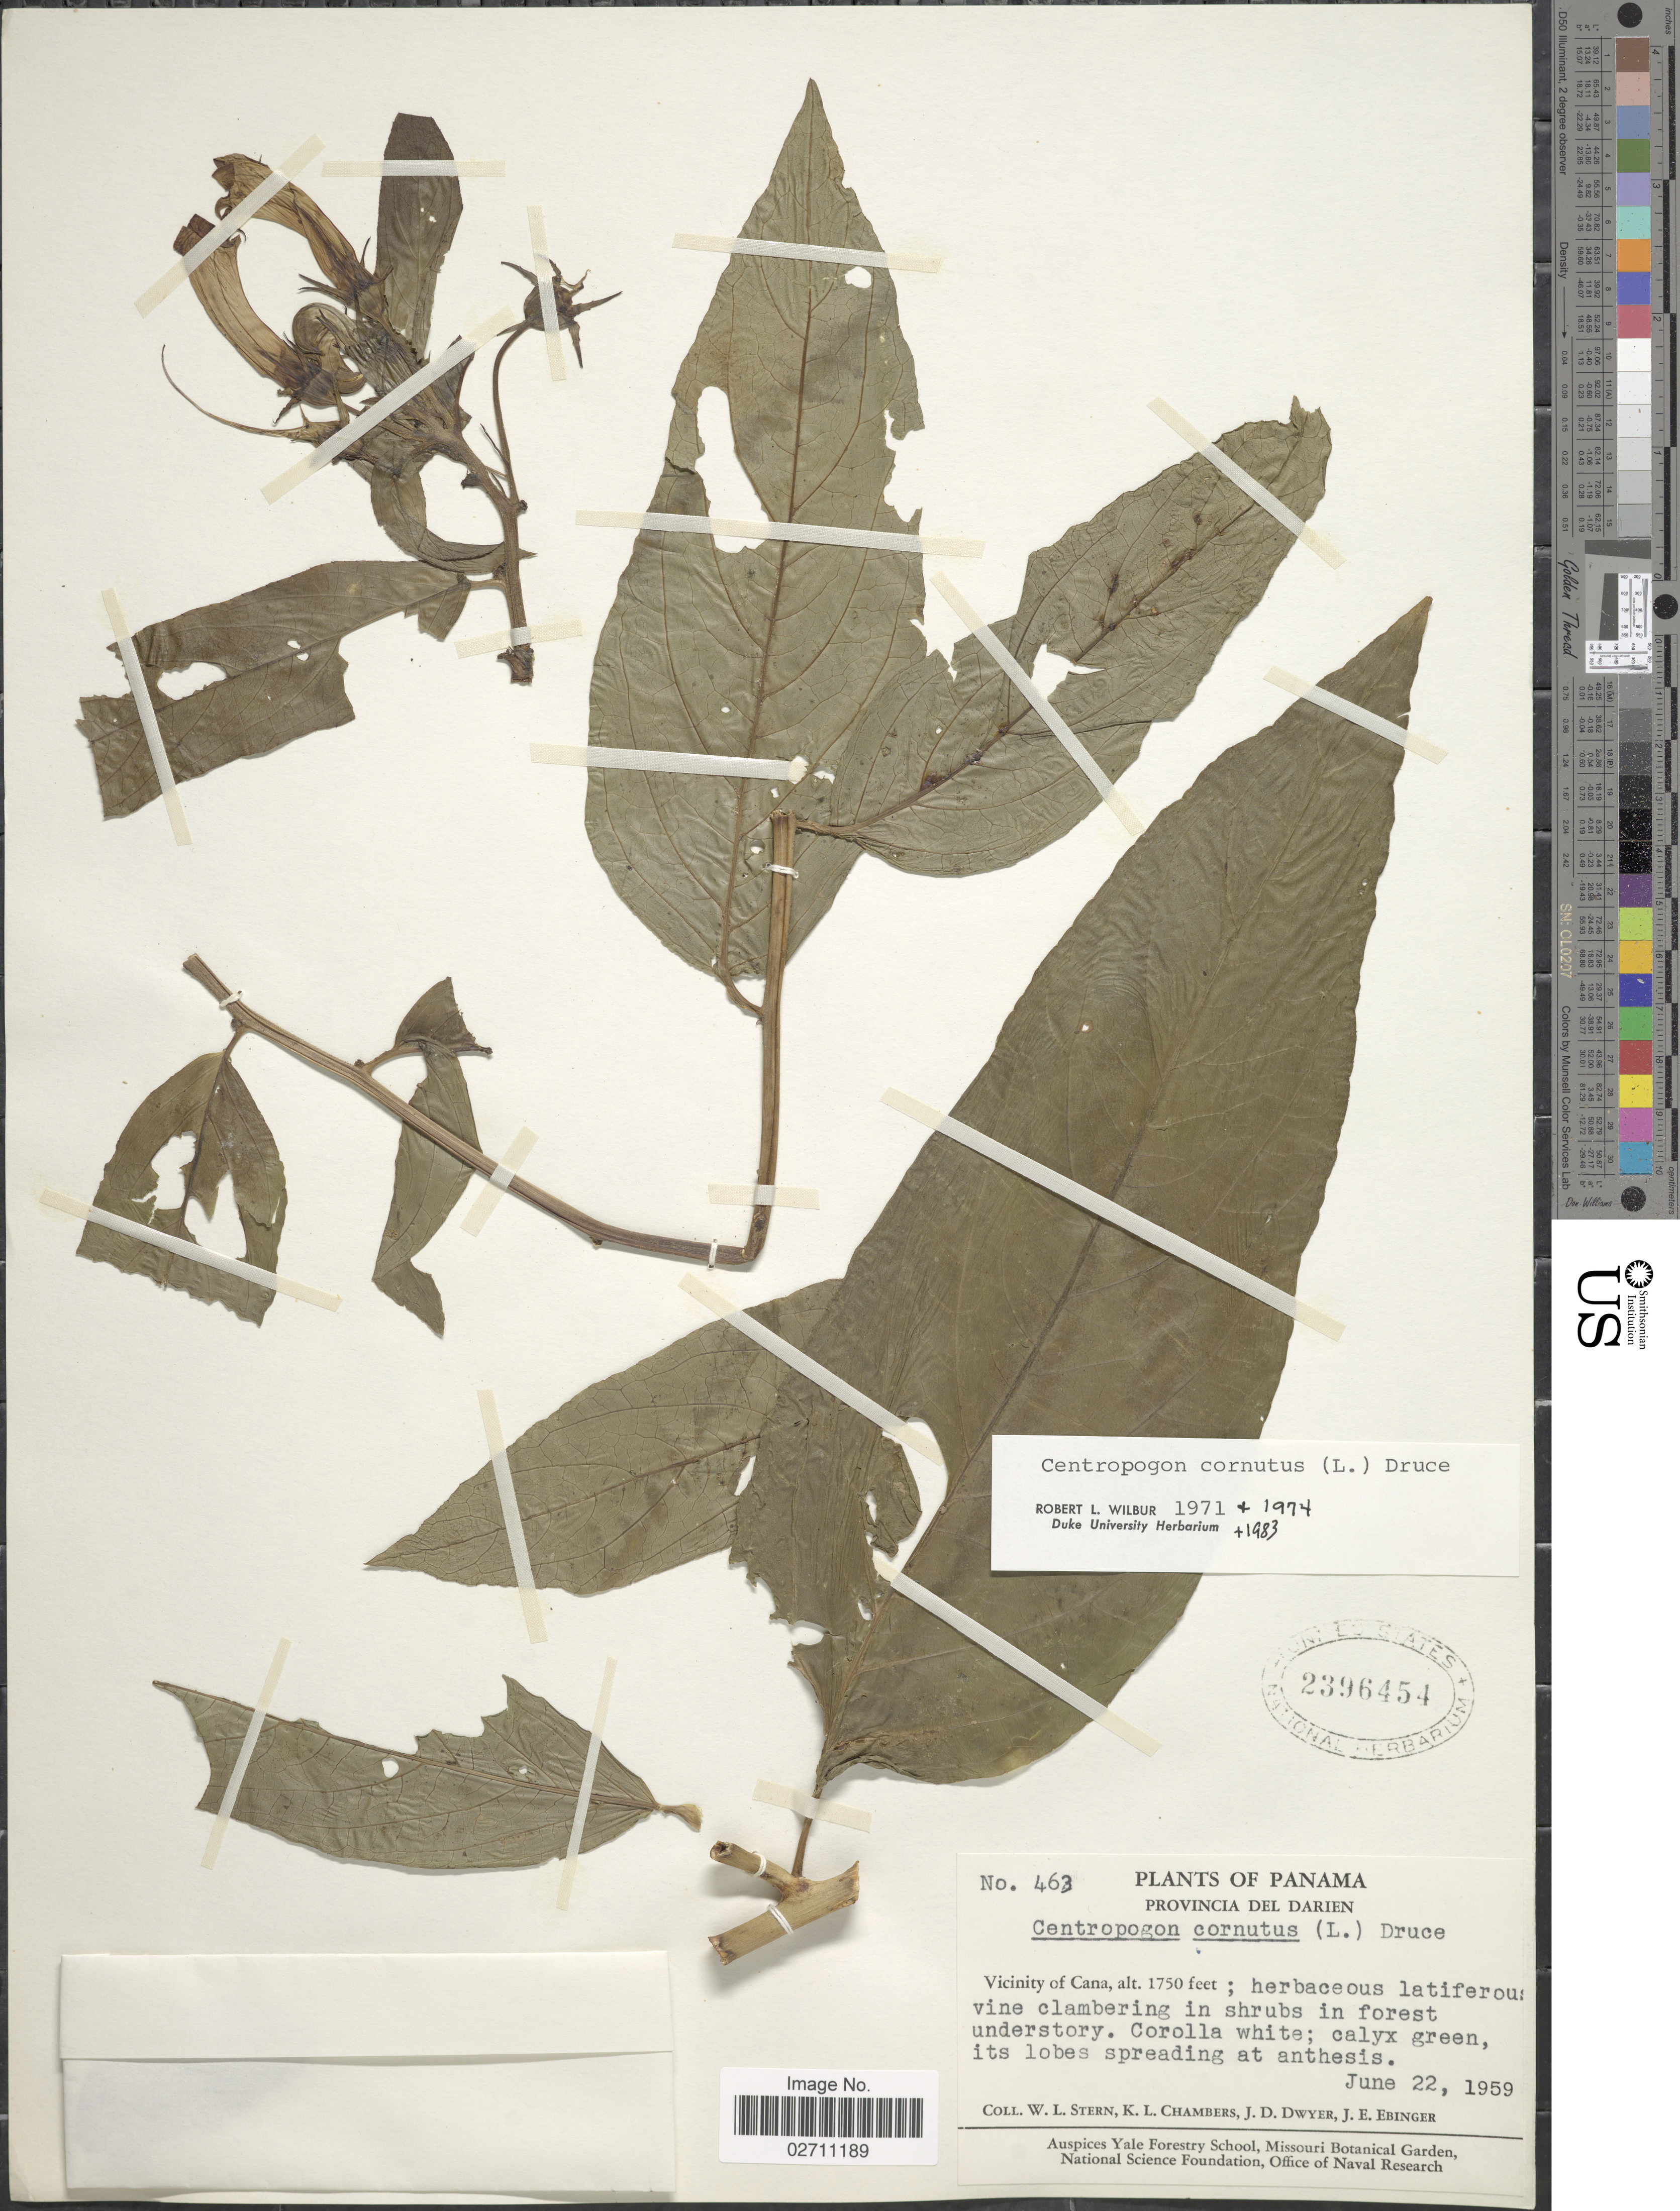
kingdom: Plantae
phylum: Tracheophyta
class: Magnoliopsida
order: Asterales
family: Campanulaceae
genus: Centropogon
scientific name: Centropogon cornutus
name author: (L.) Druce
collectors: W. L. Stern, K. Chambers, J. D. Dwyer & J. Ebinger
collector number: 463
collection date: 1959-06-22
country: Panama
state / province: Darién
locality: Vicinity of Cana.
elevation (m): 533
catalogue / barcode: US 2396454